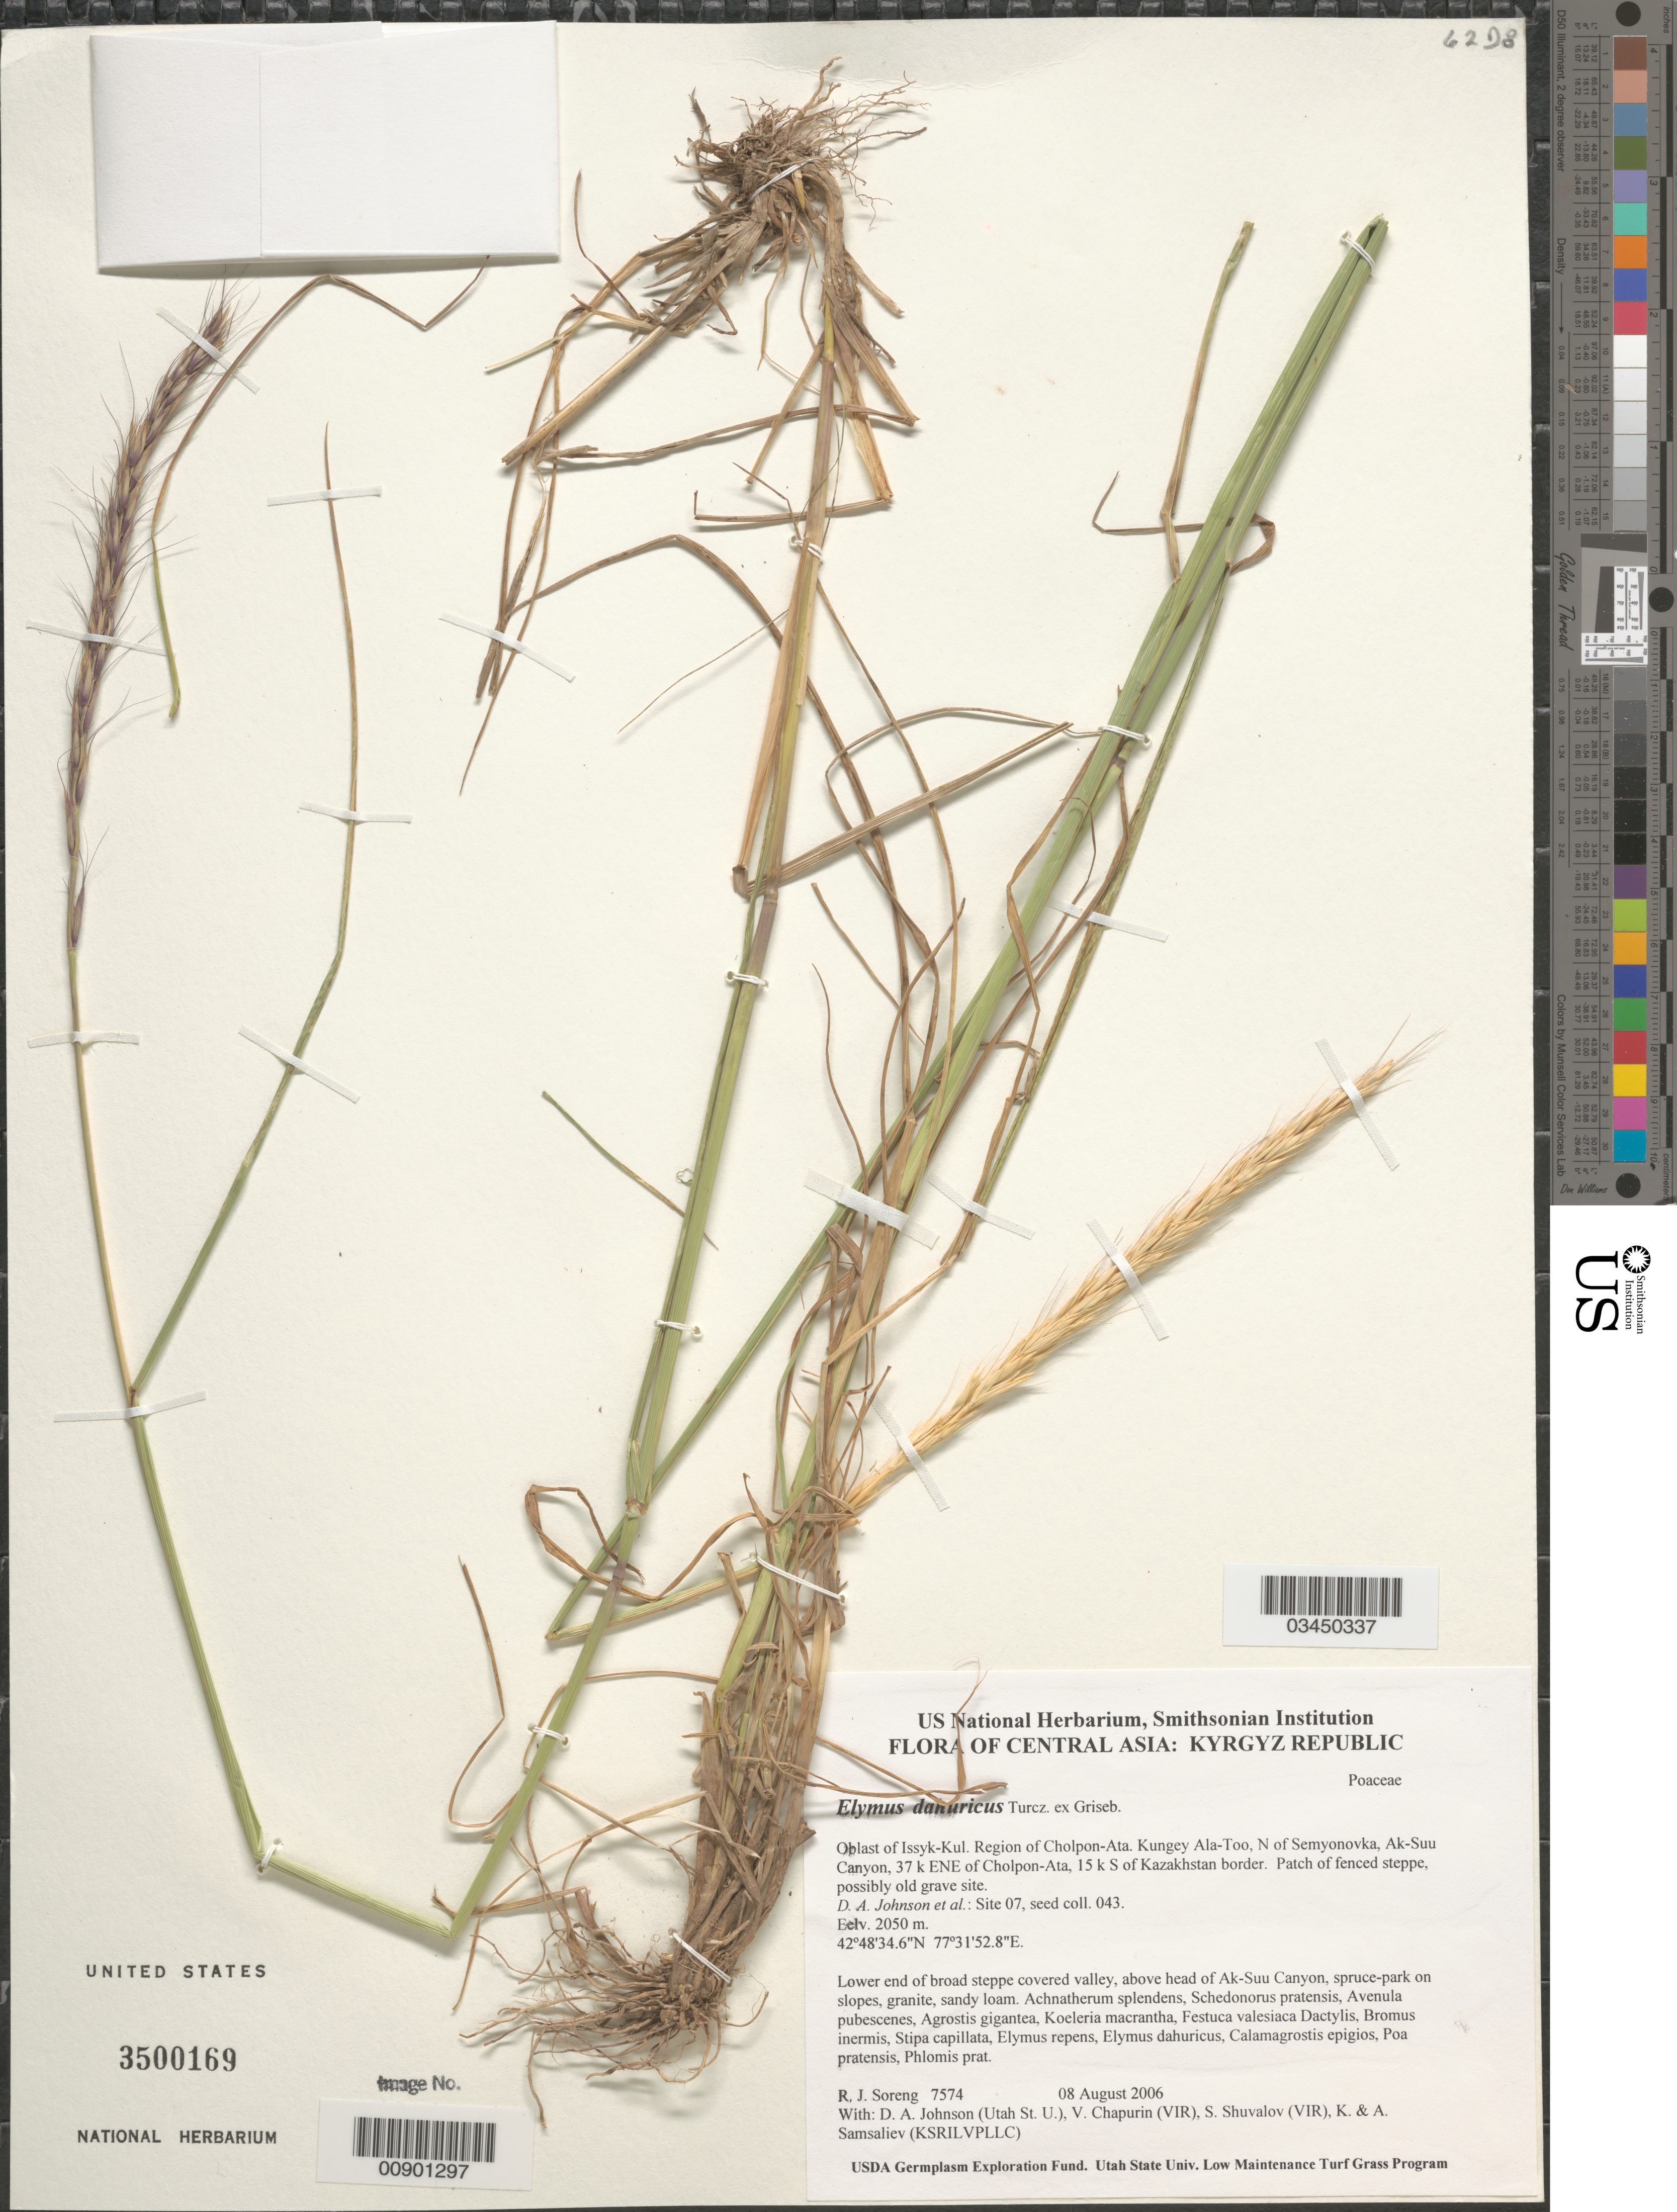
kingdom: Plantae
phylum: Tracheophyta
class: Liliopsida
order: Poales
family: Poaceae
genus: Elymus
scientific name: Elymus dahuricus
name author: Turcz. ex Griseb.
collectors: R. J. Soreng, D. Johnson, V. Chapurin, S. Shuvalov & et al.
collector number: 7574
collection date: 2006-08-08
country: Kyrgyzstan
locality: Central Asia: Kyrgyz Republic. Oblast of Issyk-Kul. Region of Cholpon-Ata. Kungey Ala-Too, N of Semyonovka, Ak-Suu Canyon, 37 k ENE of Cholpon-Ata, 15 k S of Kazakhstan border. Lower end of broad steppe covered valley, above head of Ak-Suu Canyon, spruce-park on slopes.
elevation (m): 2050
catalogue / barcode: US 3500169